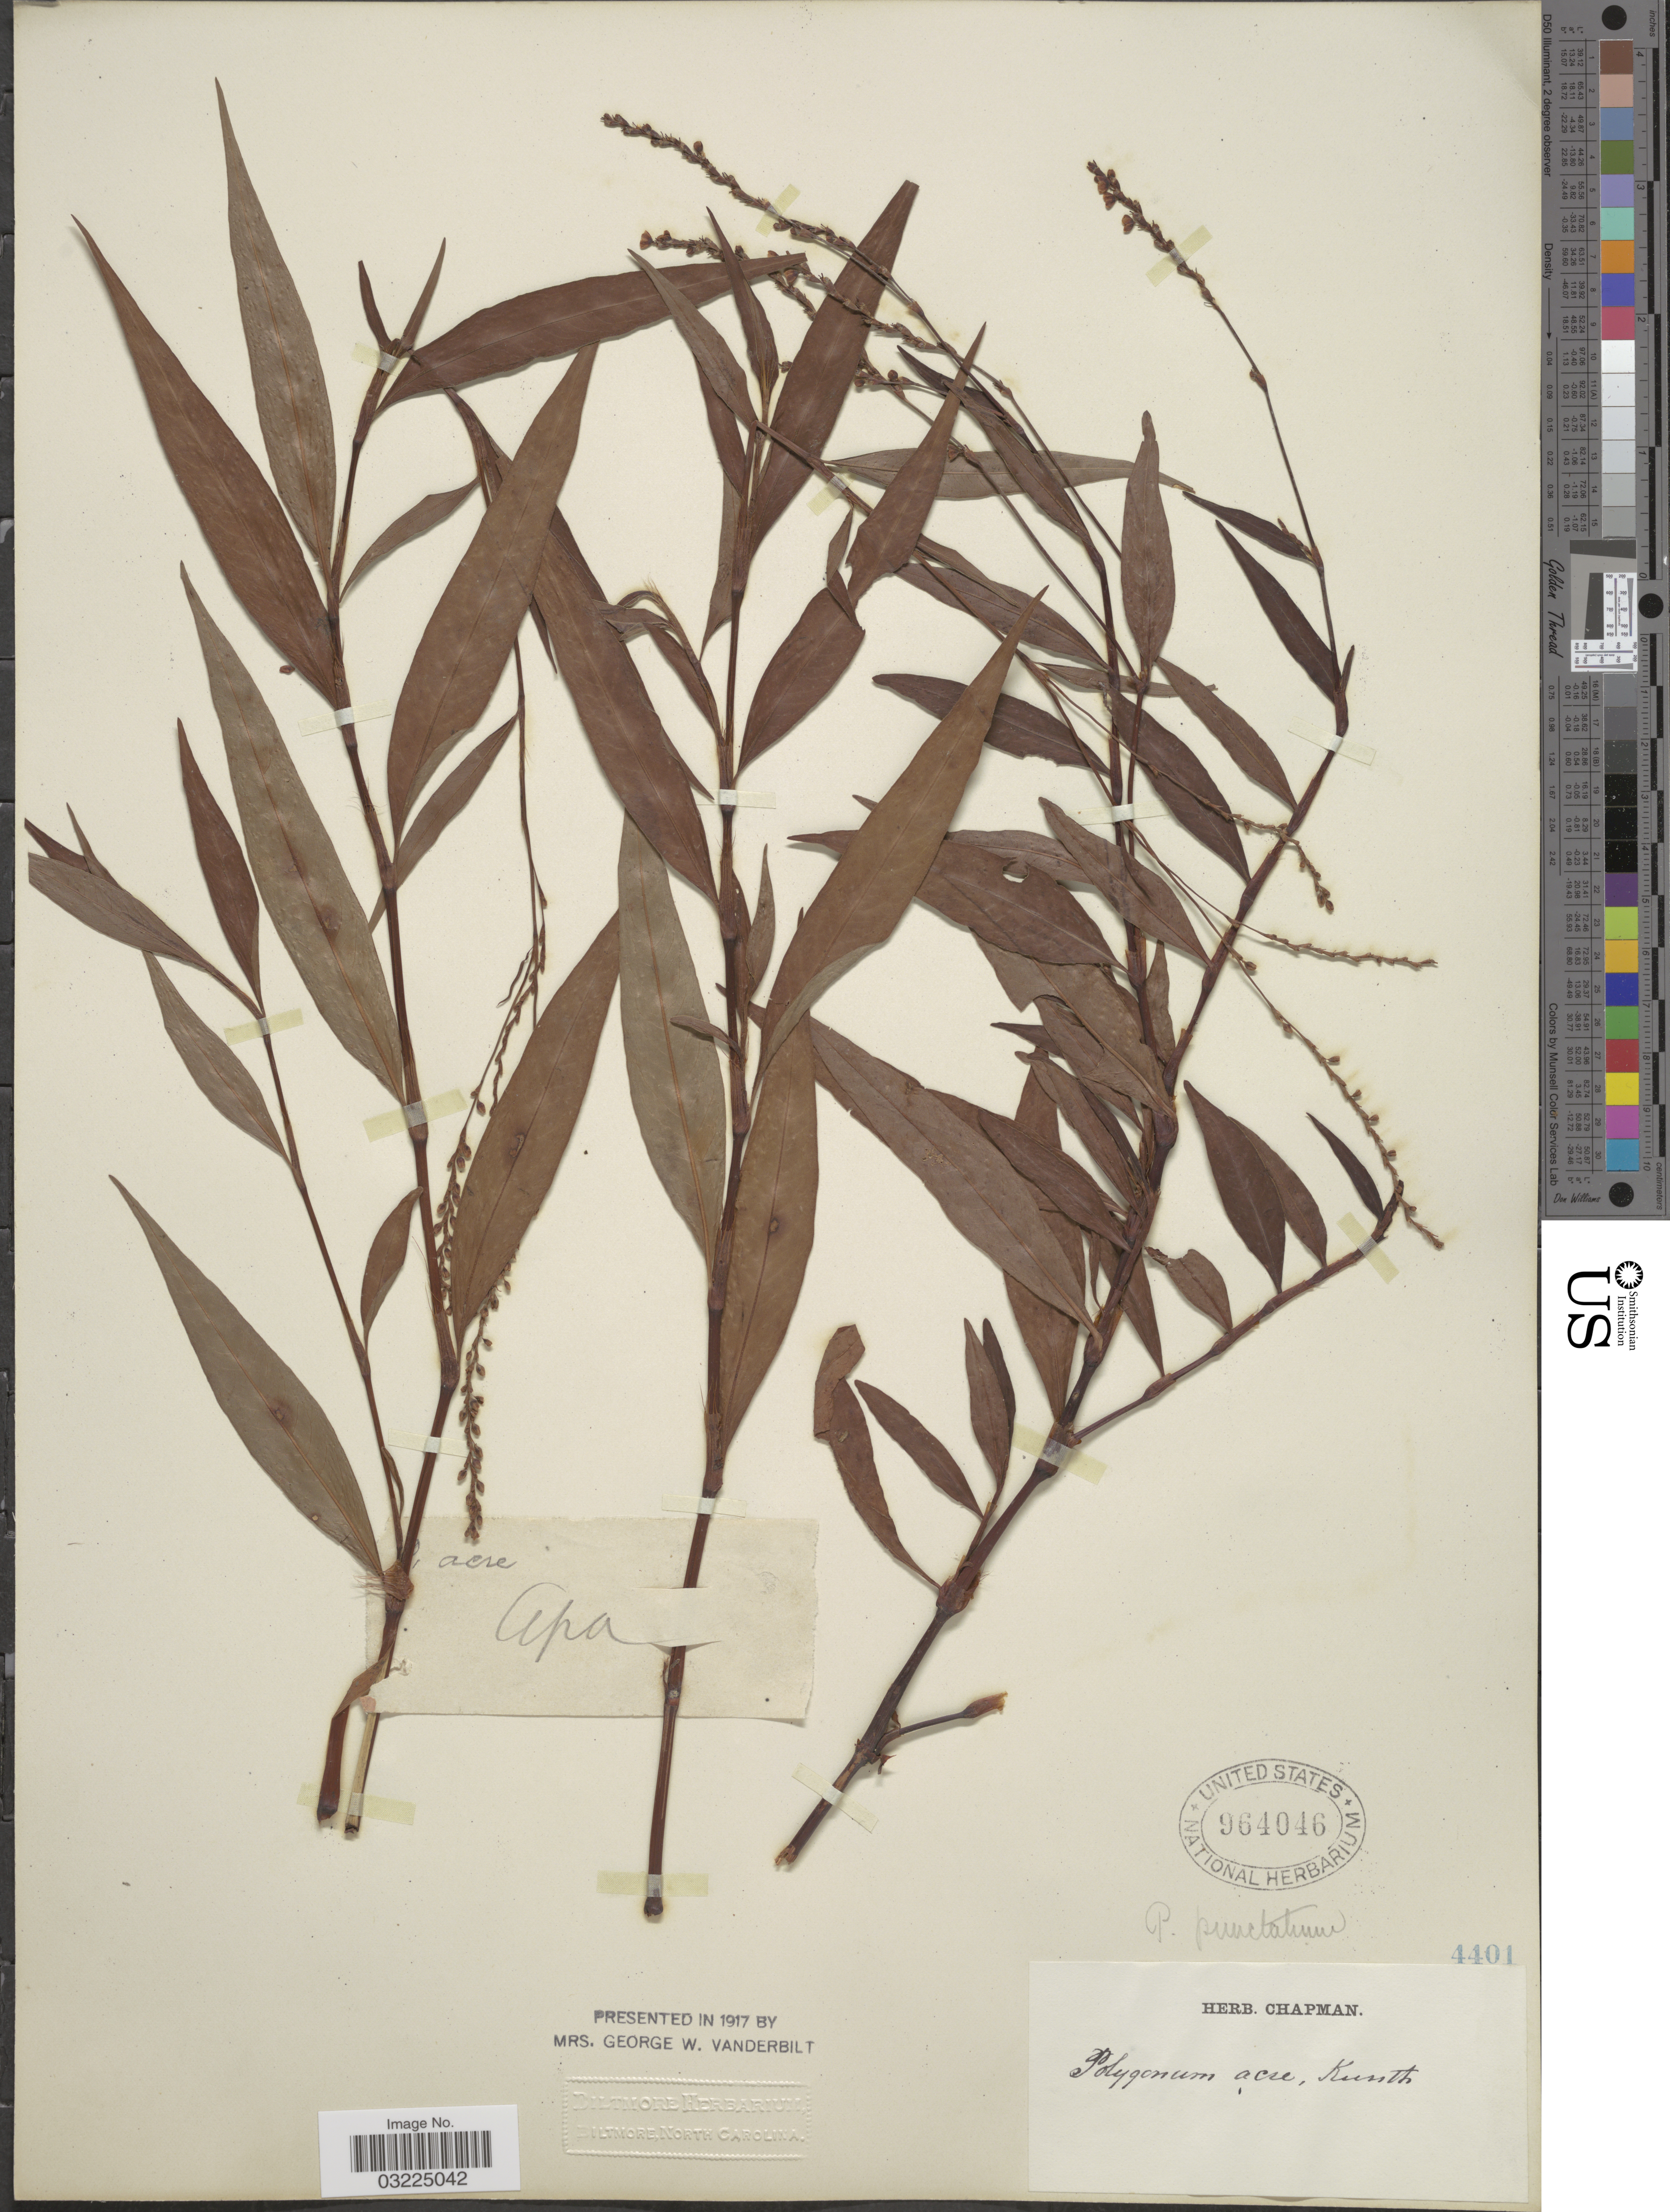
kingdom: Plantae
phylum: Tracheophyta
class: Magnoliopsida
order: Caryophyllales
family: Polygonaceae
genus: Persicaria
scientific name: Persicaria punctata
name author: (Elliott) Small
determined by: Atha, D. E.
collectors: ex herb. Chapman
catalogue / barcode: US 964046